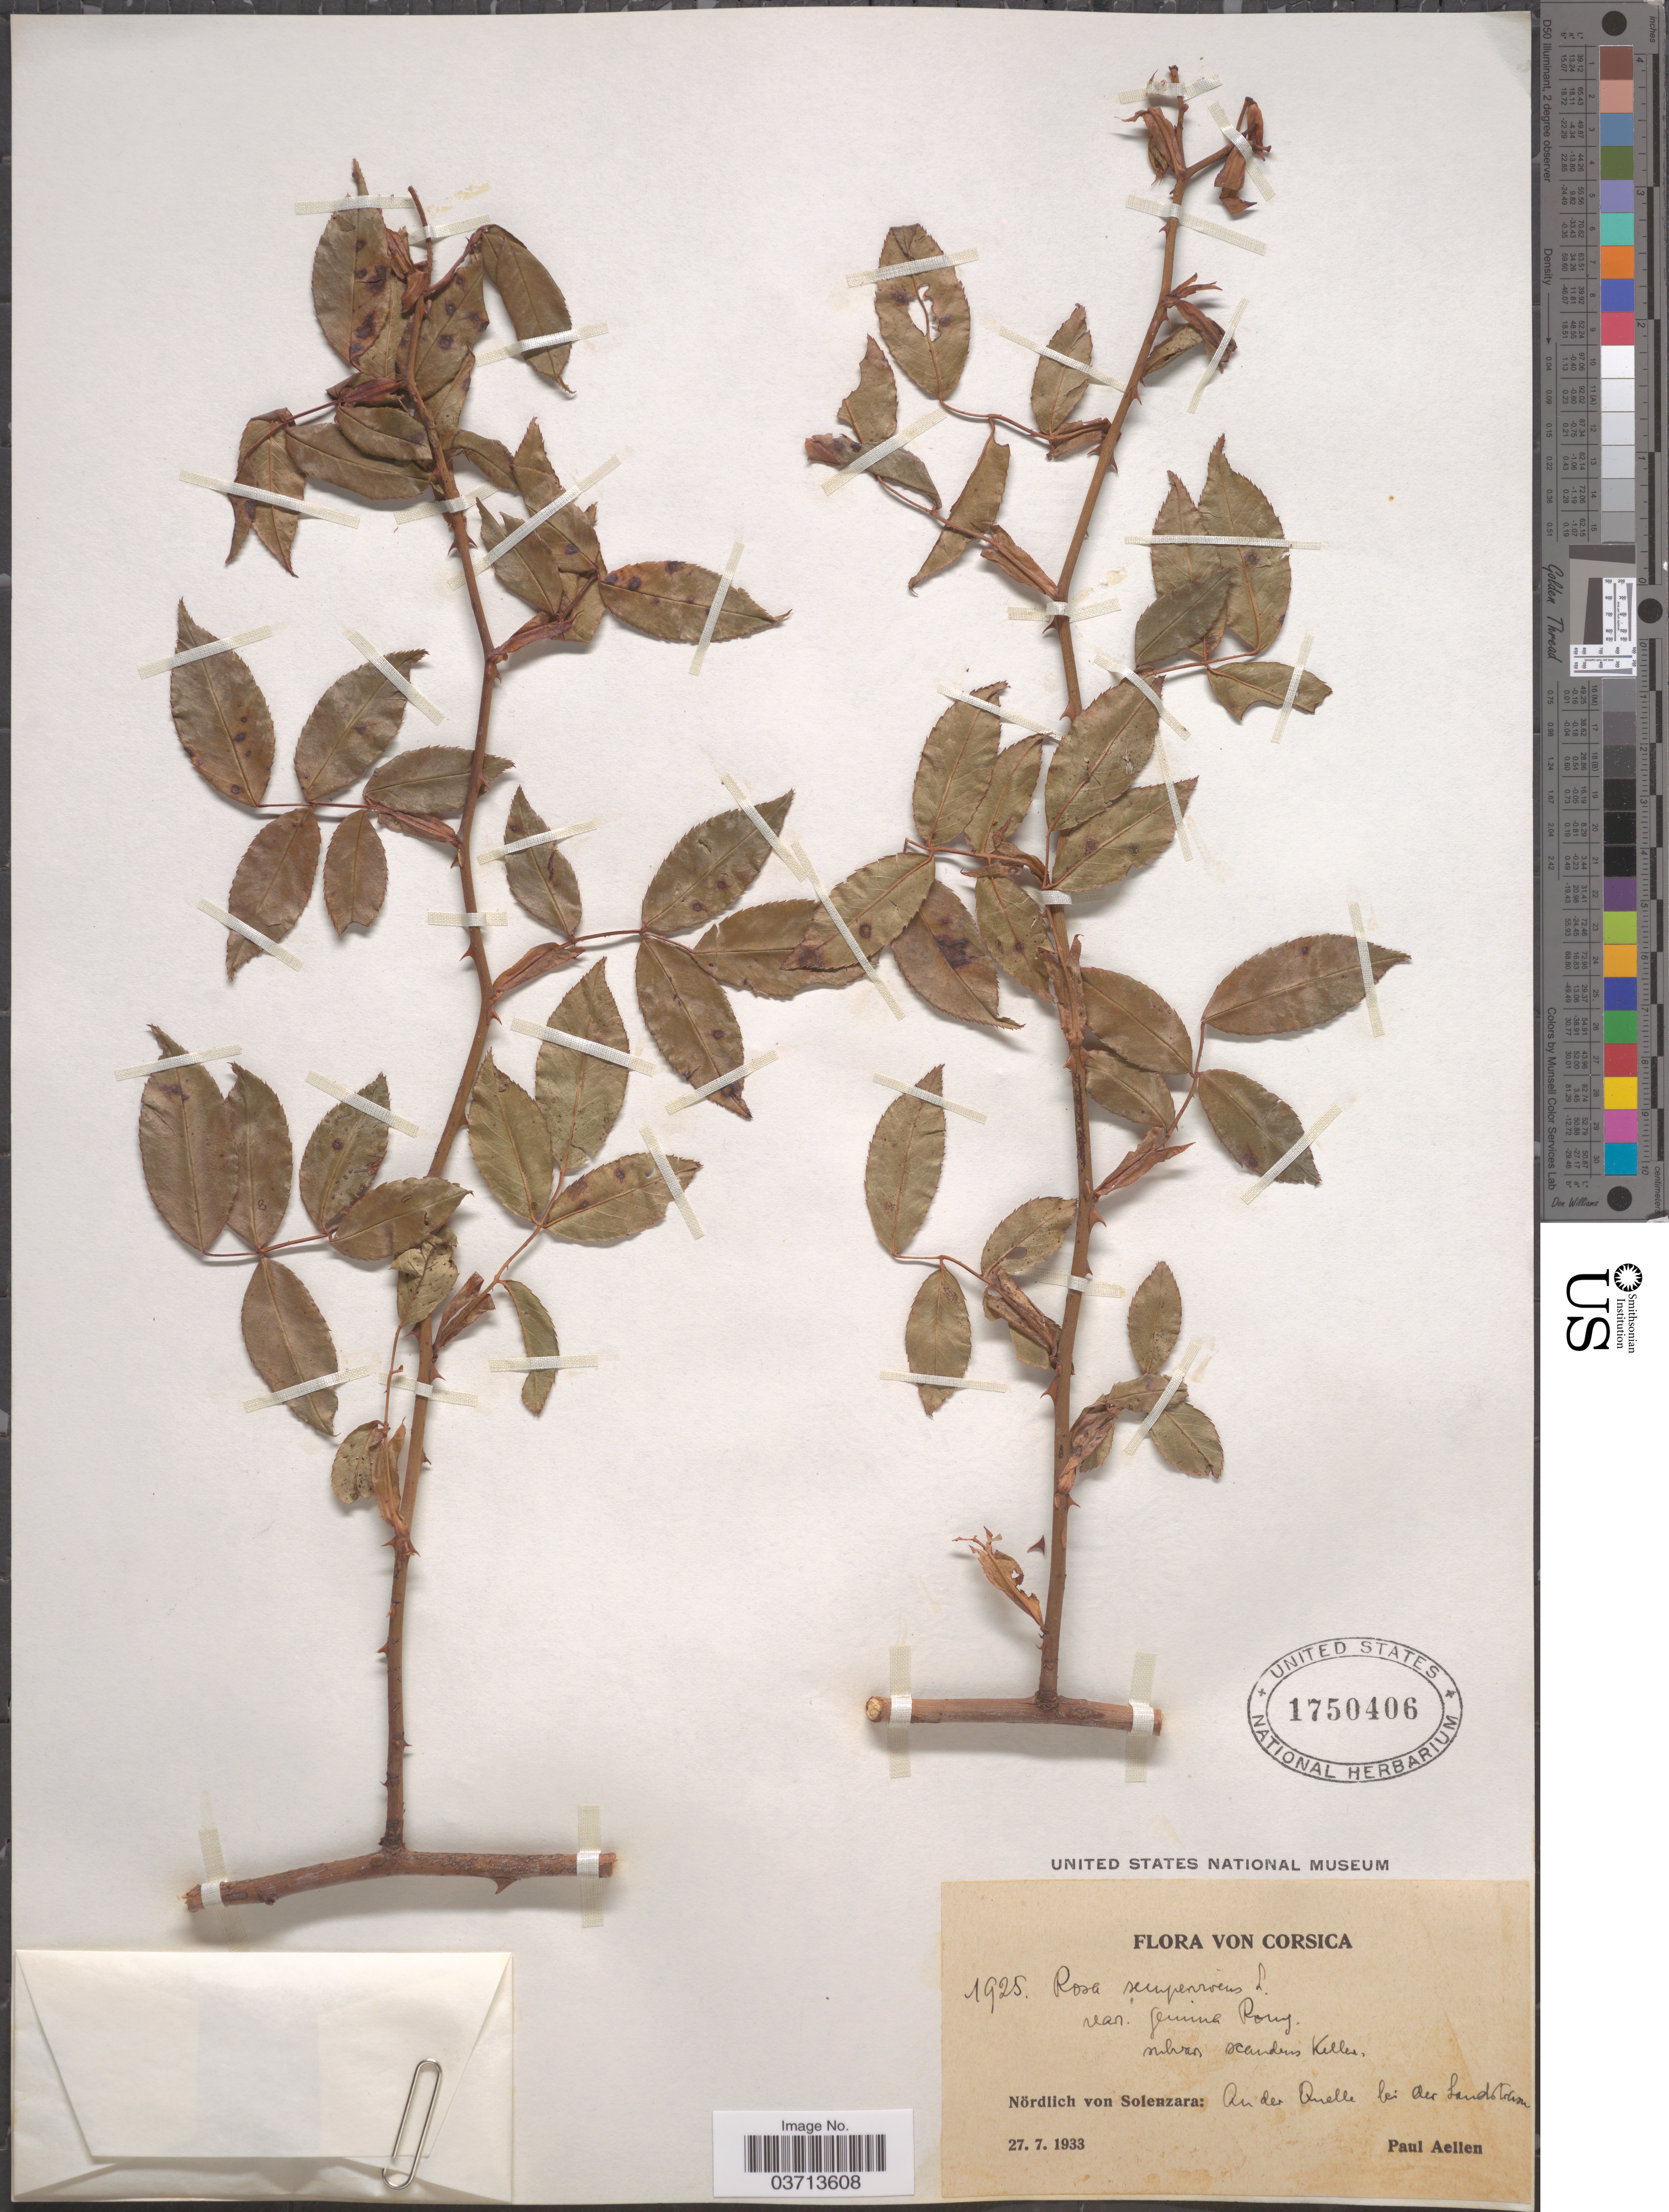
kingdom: Plantae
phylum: Tracheophyta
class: Magnoliopsida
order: Rosales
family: Rosaceae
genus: Rosa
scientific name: Rosa sempervirens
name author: L.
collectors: P. Aellen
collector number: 1925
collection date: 1933-07-27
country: France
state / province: Corsica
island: Corse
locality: Nördlich von Solenzara: An der Quelle bei der Landstrom.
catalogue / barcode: US 1750406